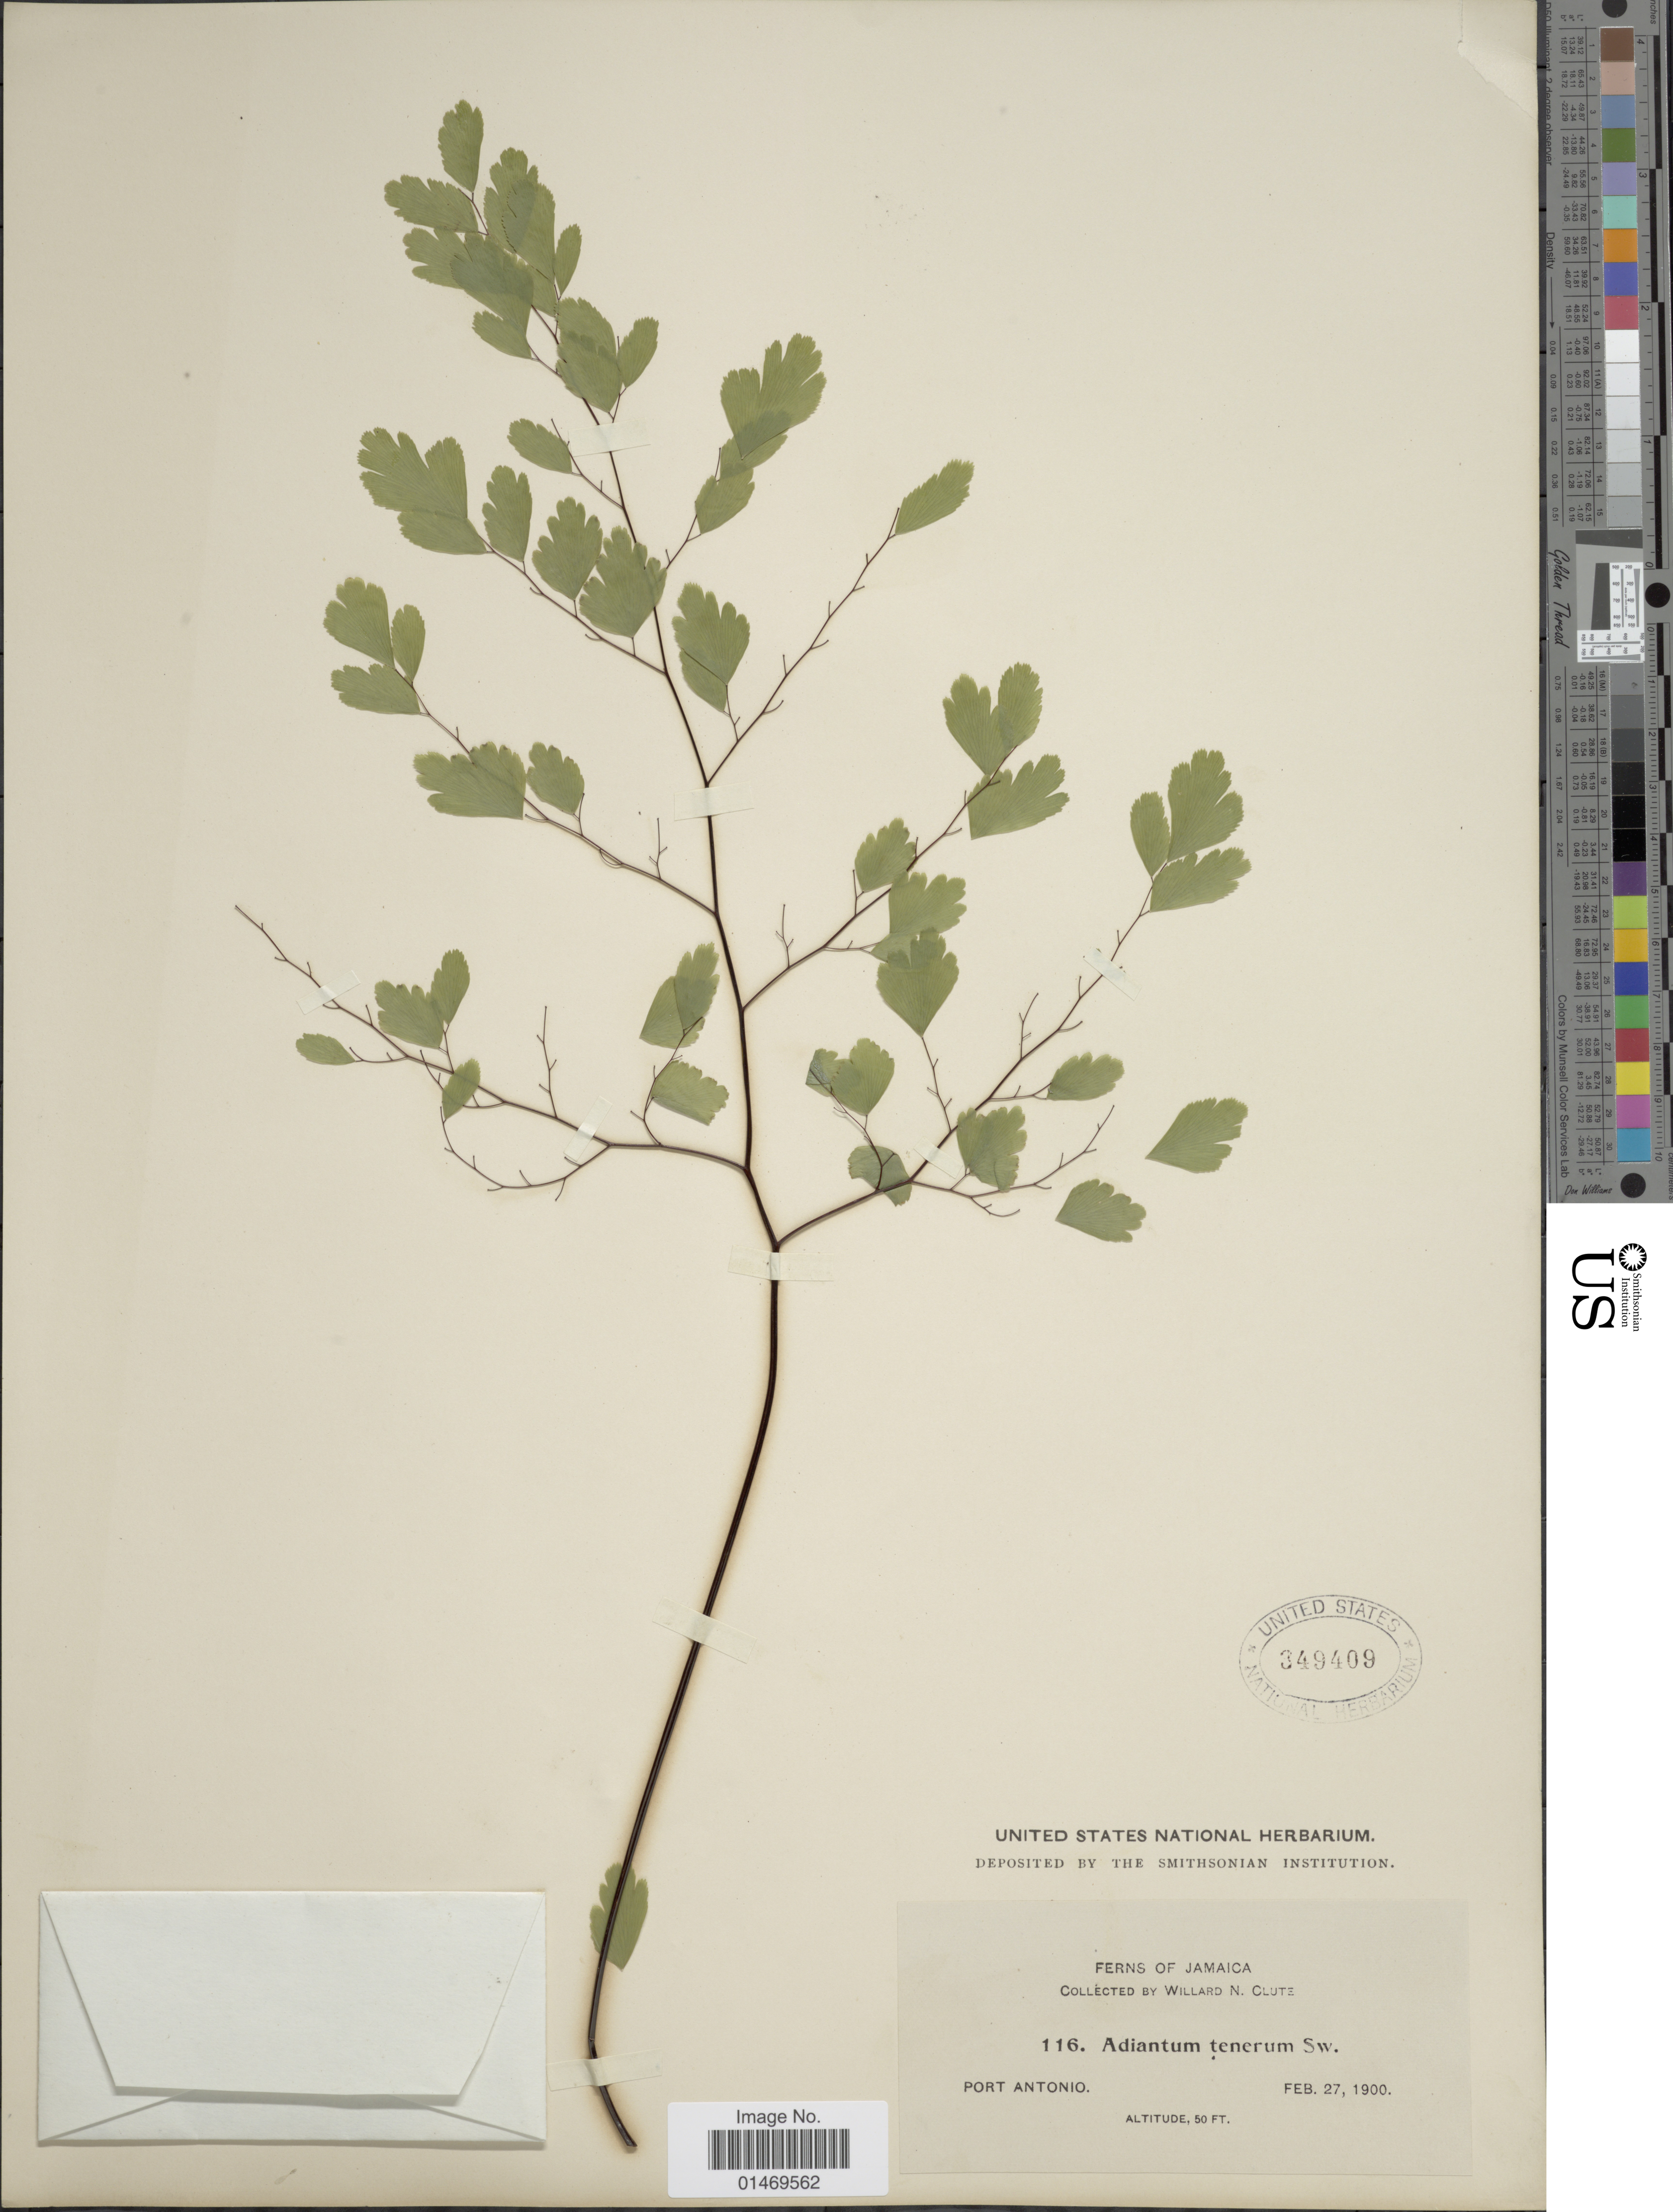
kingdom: Plantae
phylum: Tracheophyta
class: Polypodiopsida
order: Polypodiales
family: Pteridaceae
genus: Adiantum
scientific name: Adiantum tenerum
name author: Sw.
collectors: W. N. Clute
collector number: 116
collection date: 1900-02-27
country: Jamaica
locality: Port Antonio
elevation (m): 15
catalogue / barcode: US 349409